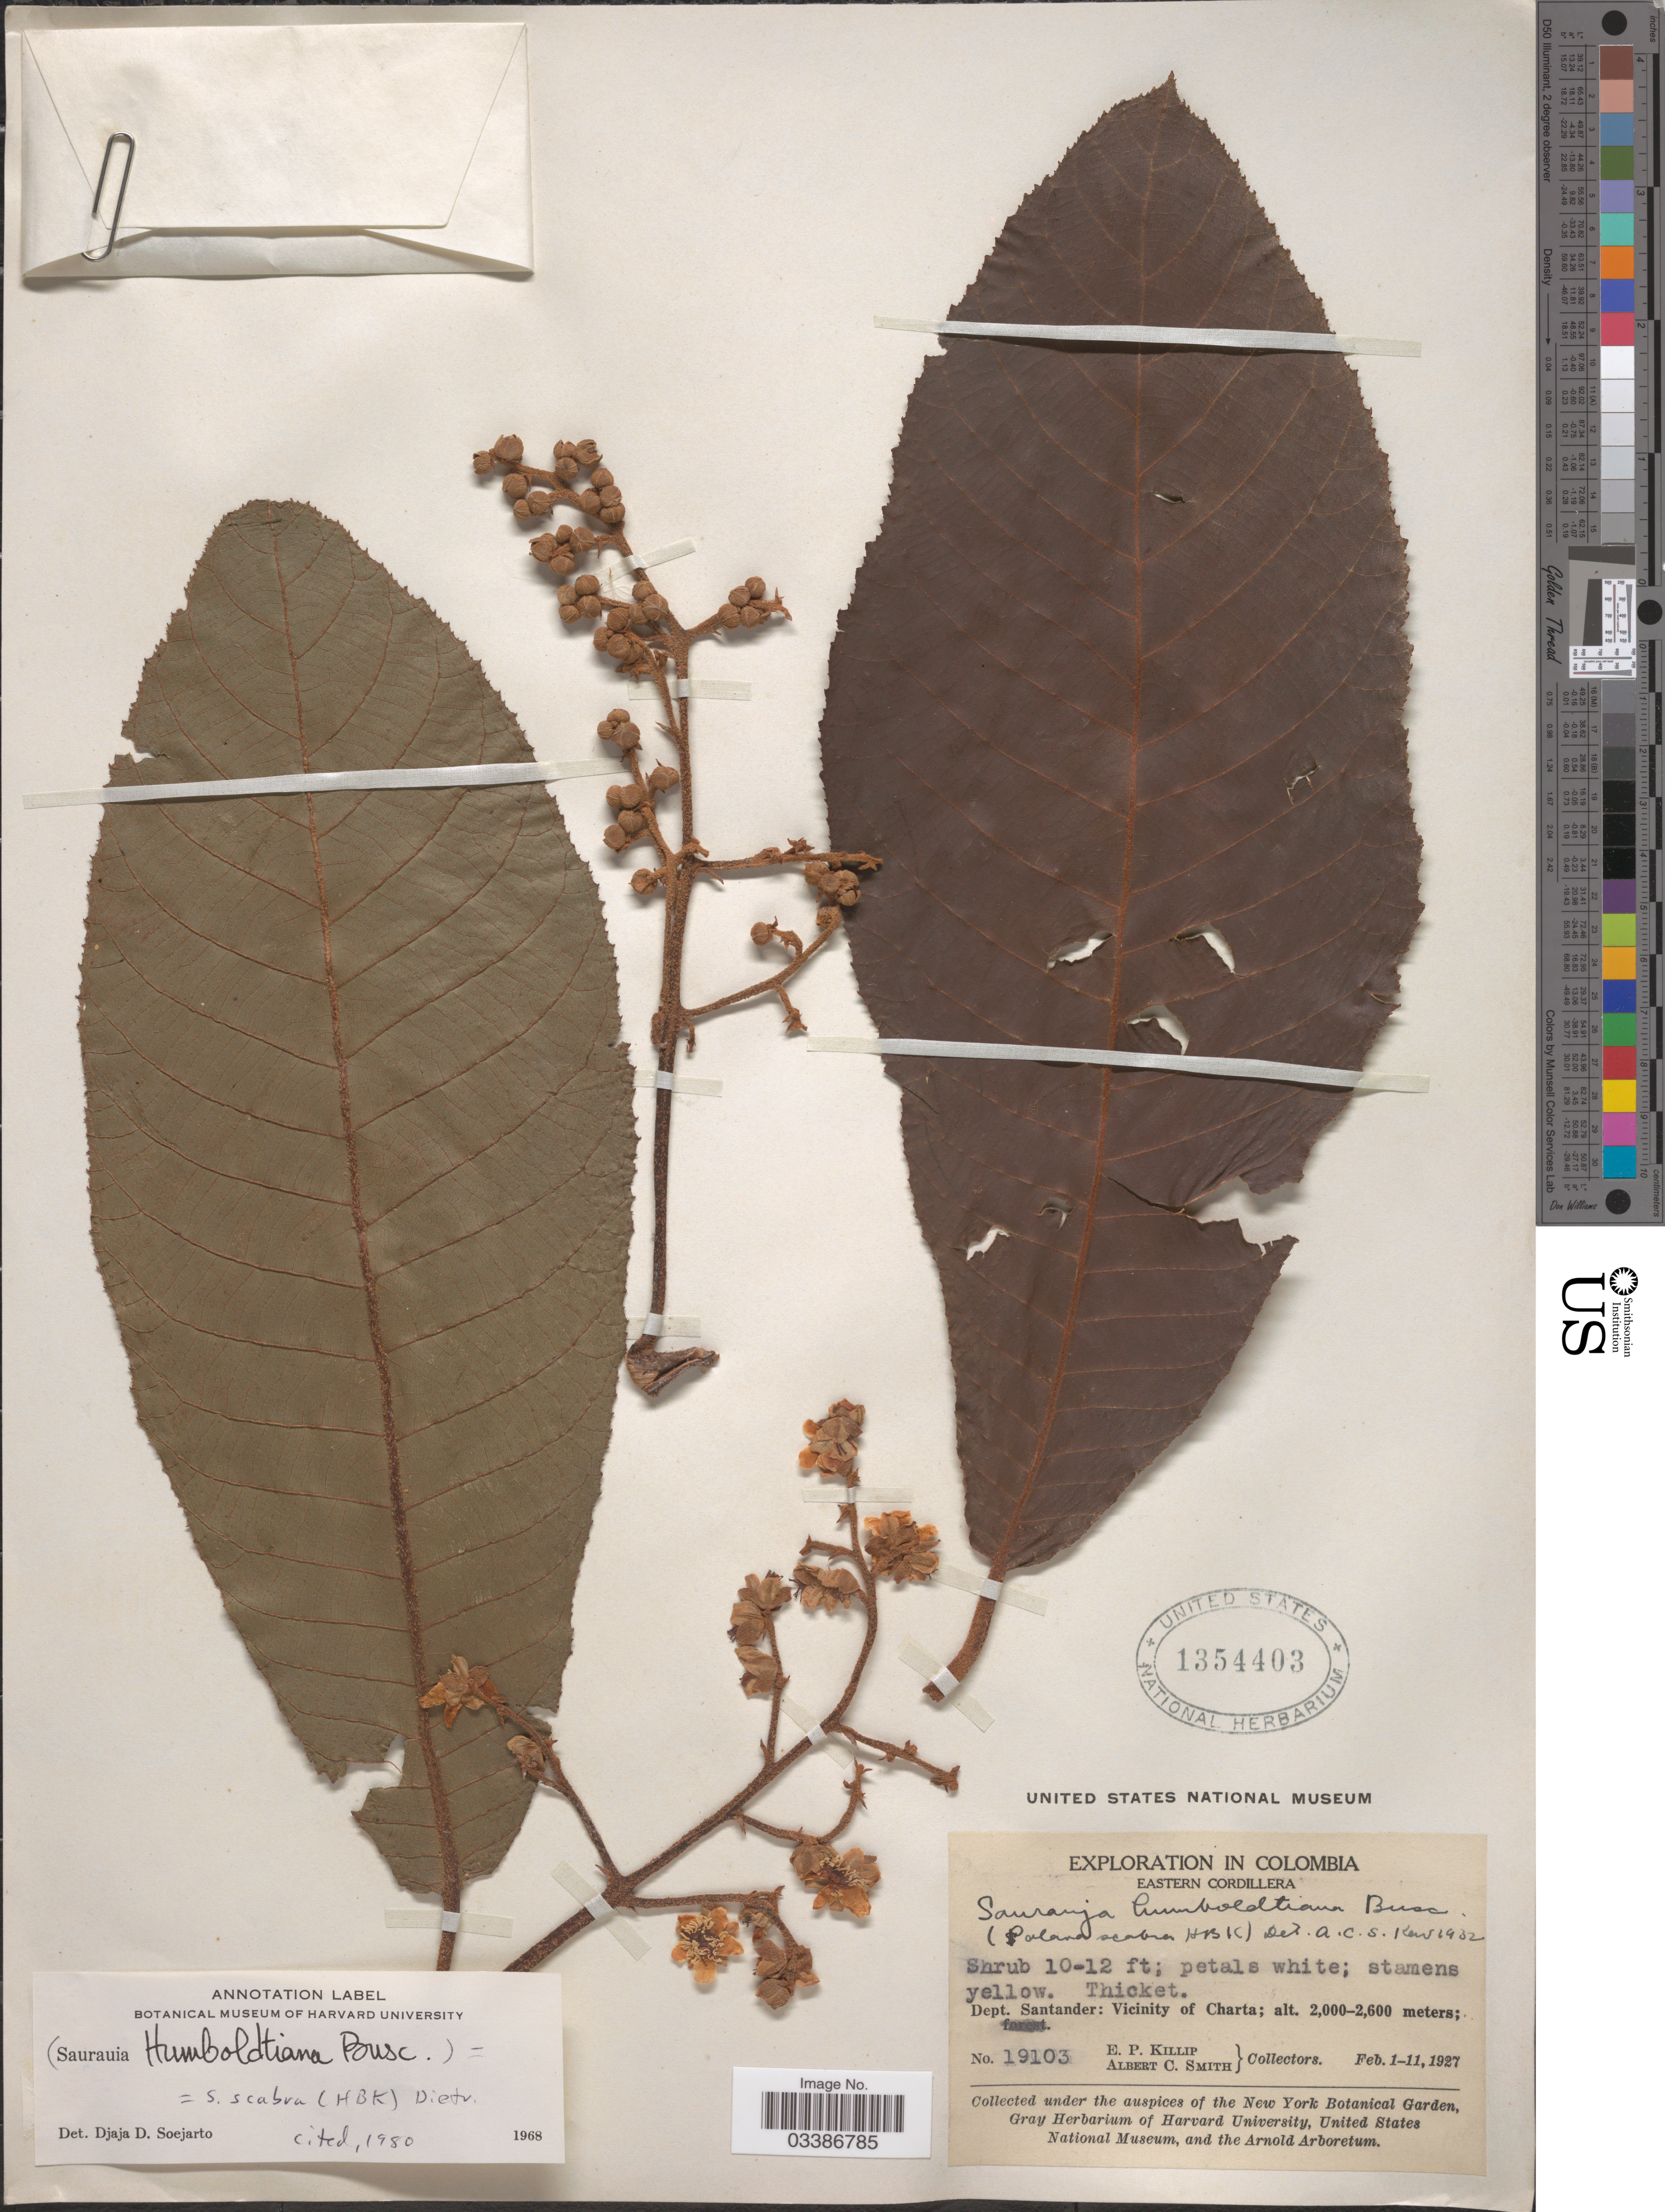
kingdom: Plantae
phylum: Tracheophyta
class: Magnoliopsida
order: Ericales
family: Actinidiaceae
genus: Saurauia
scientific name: Saurauia scabra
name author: (Kunth) D. Dietr.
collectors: E. P. Killip & A. C. Smith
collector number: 19103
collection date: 1927-02-01/1927-02-11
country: Colombia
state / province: Santander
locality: Eastern Cordillera. Dept. Santander: Vicinity of Charta.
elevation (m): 2000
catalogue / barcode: US 1354403